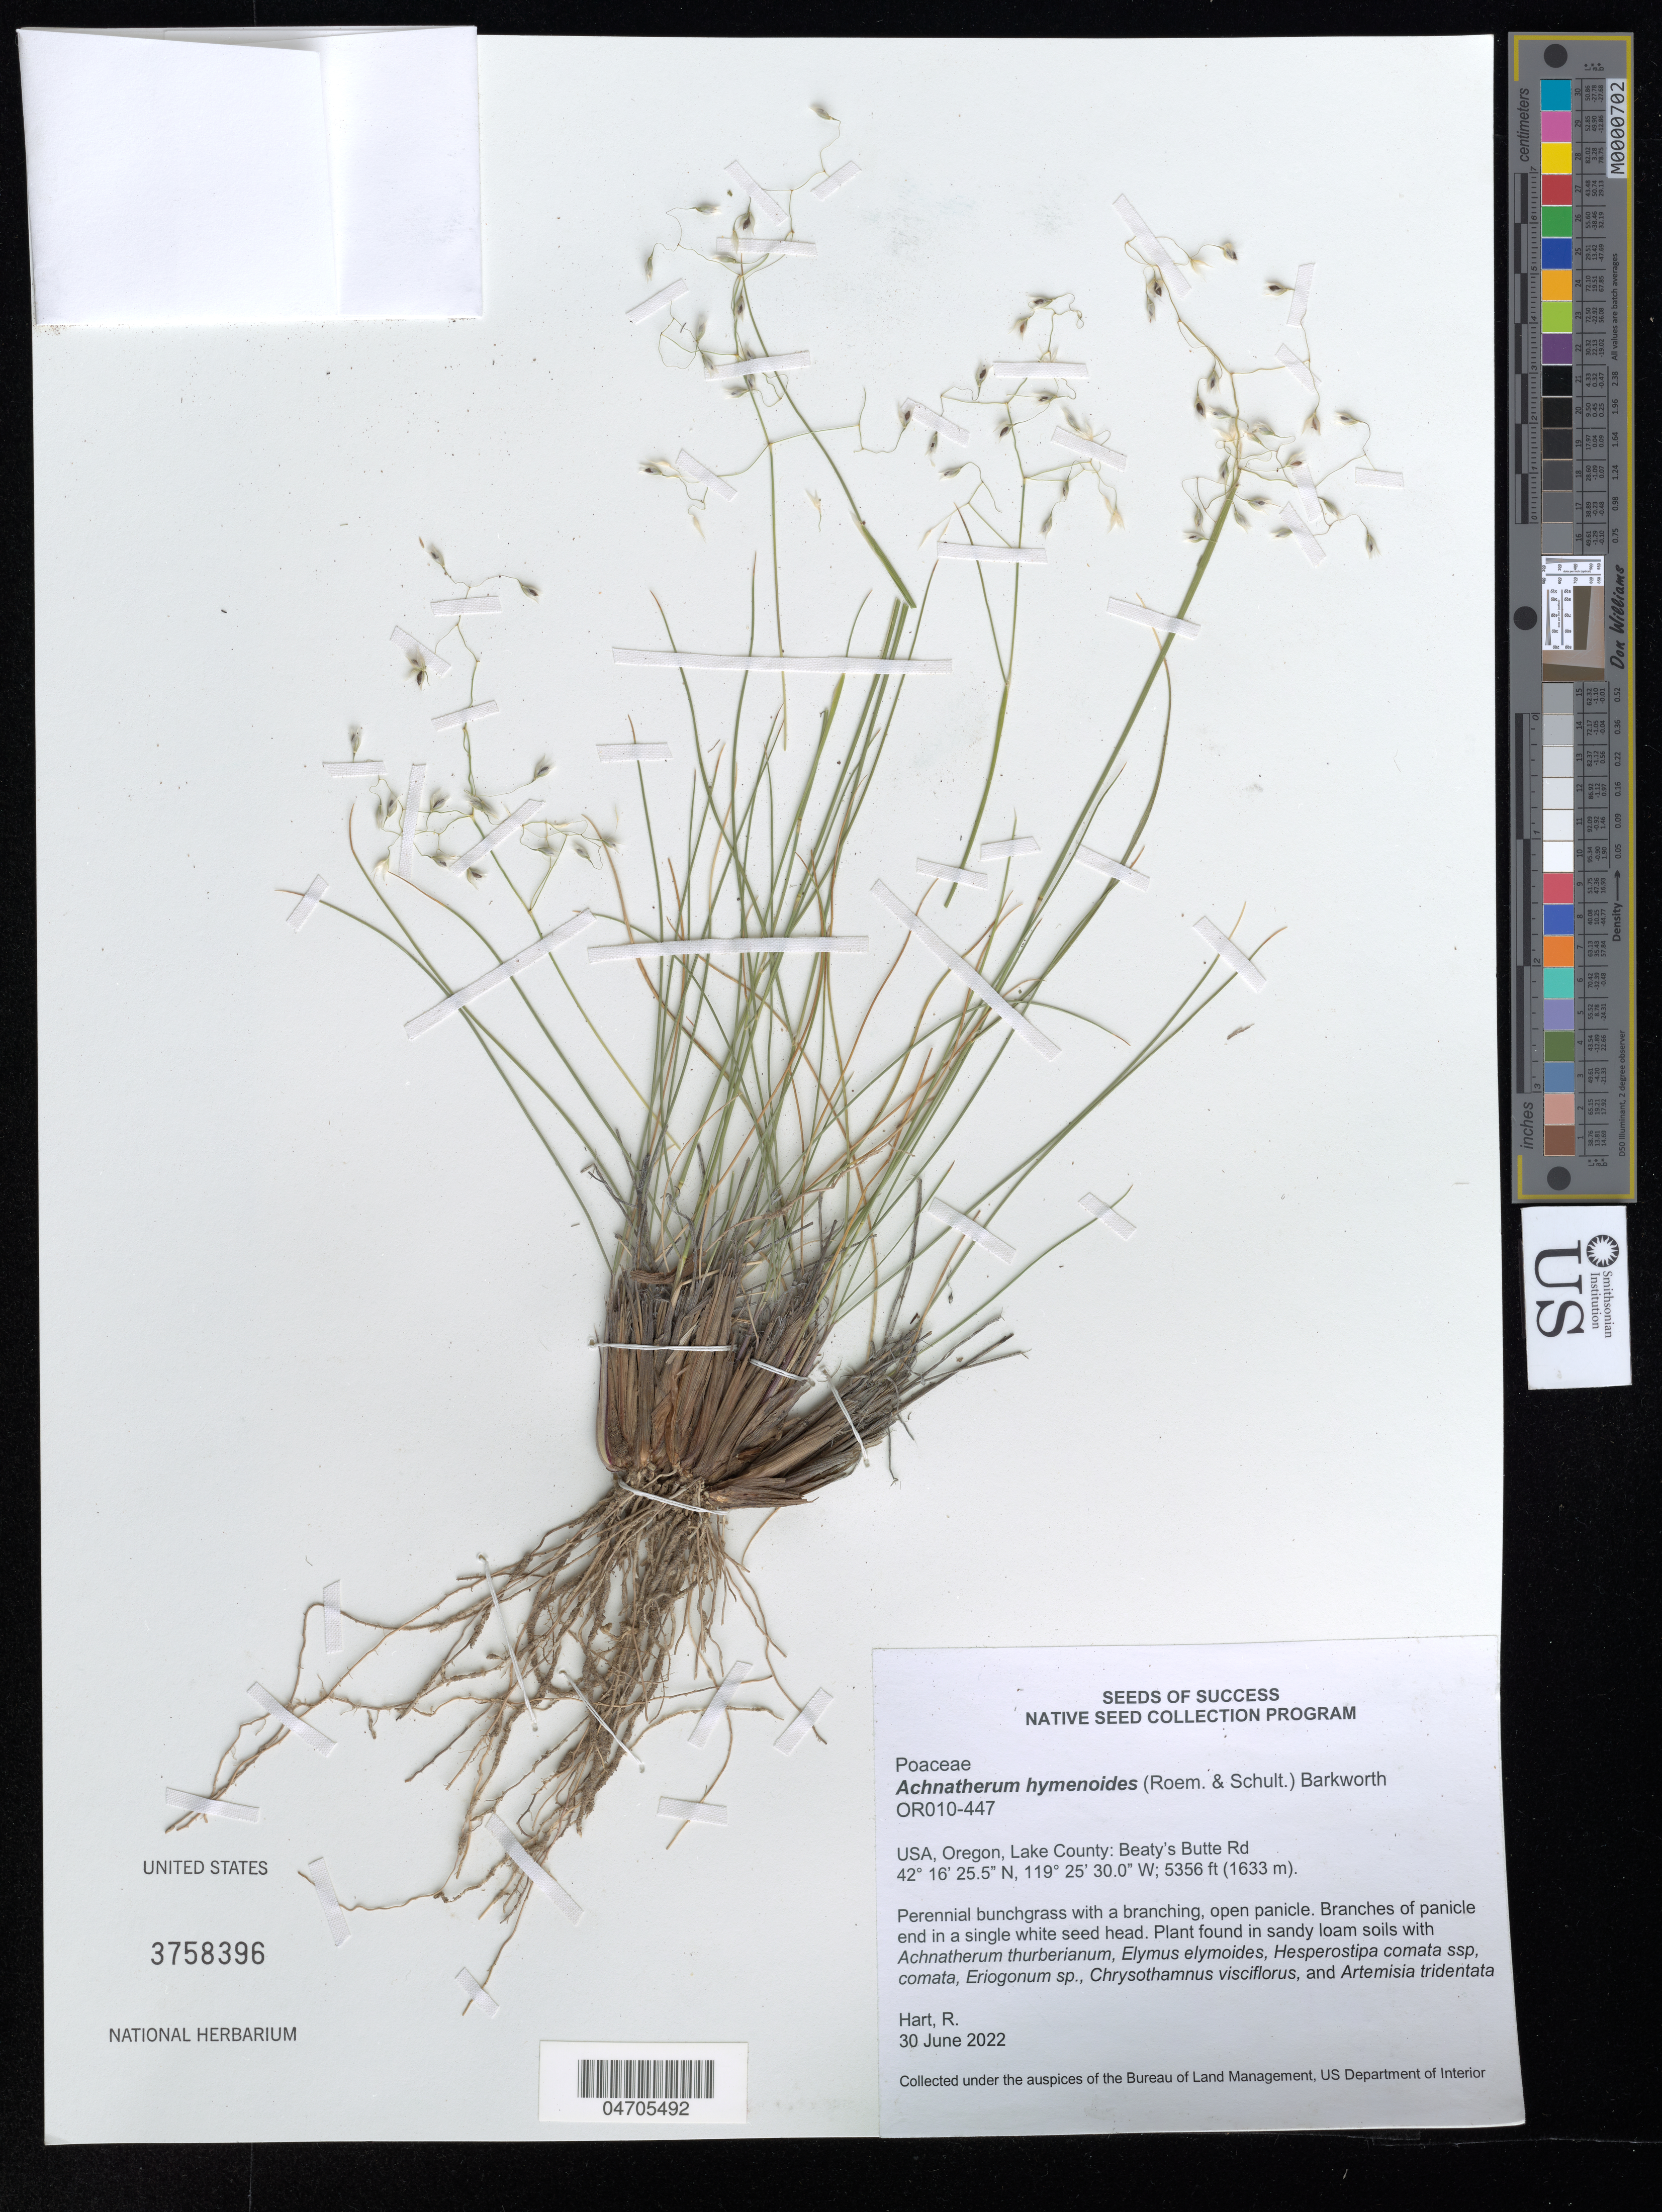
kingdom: Plantae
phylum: Tracheophyta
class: Liliopsida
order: Poales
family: Poaceae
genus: Achnatherum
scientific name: Achnatherum hymenoides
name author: (Roem. & Schult.) Barkworth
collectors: R. Hart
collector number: OR010-447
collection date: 2022-06-30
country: United States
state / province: Oregon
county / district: Lake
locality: Beaty's Butte Rd.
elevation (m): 1633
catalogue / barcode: US 3758396